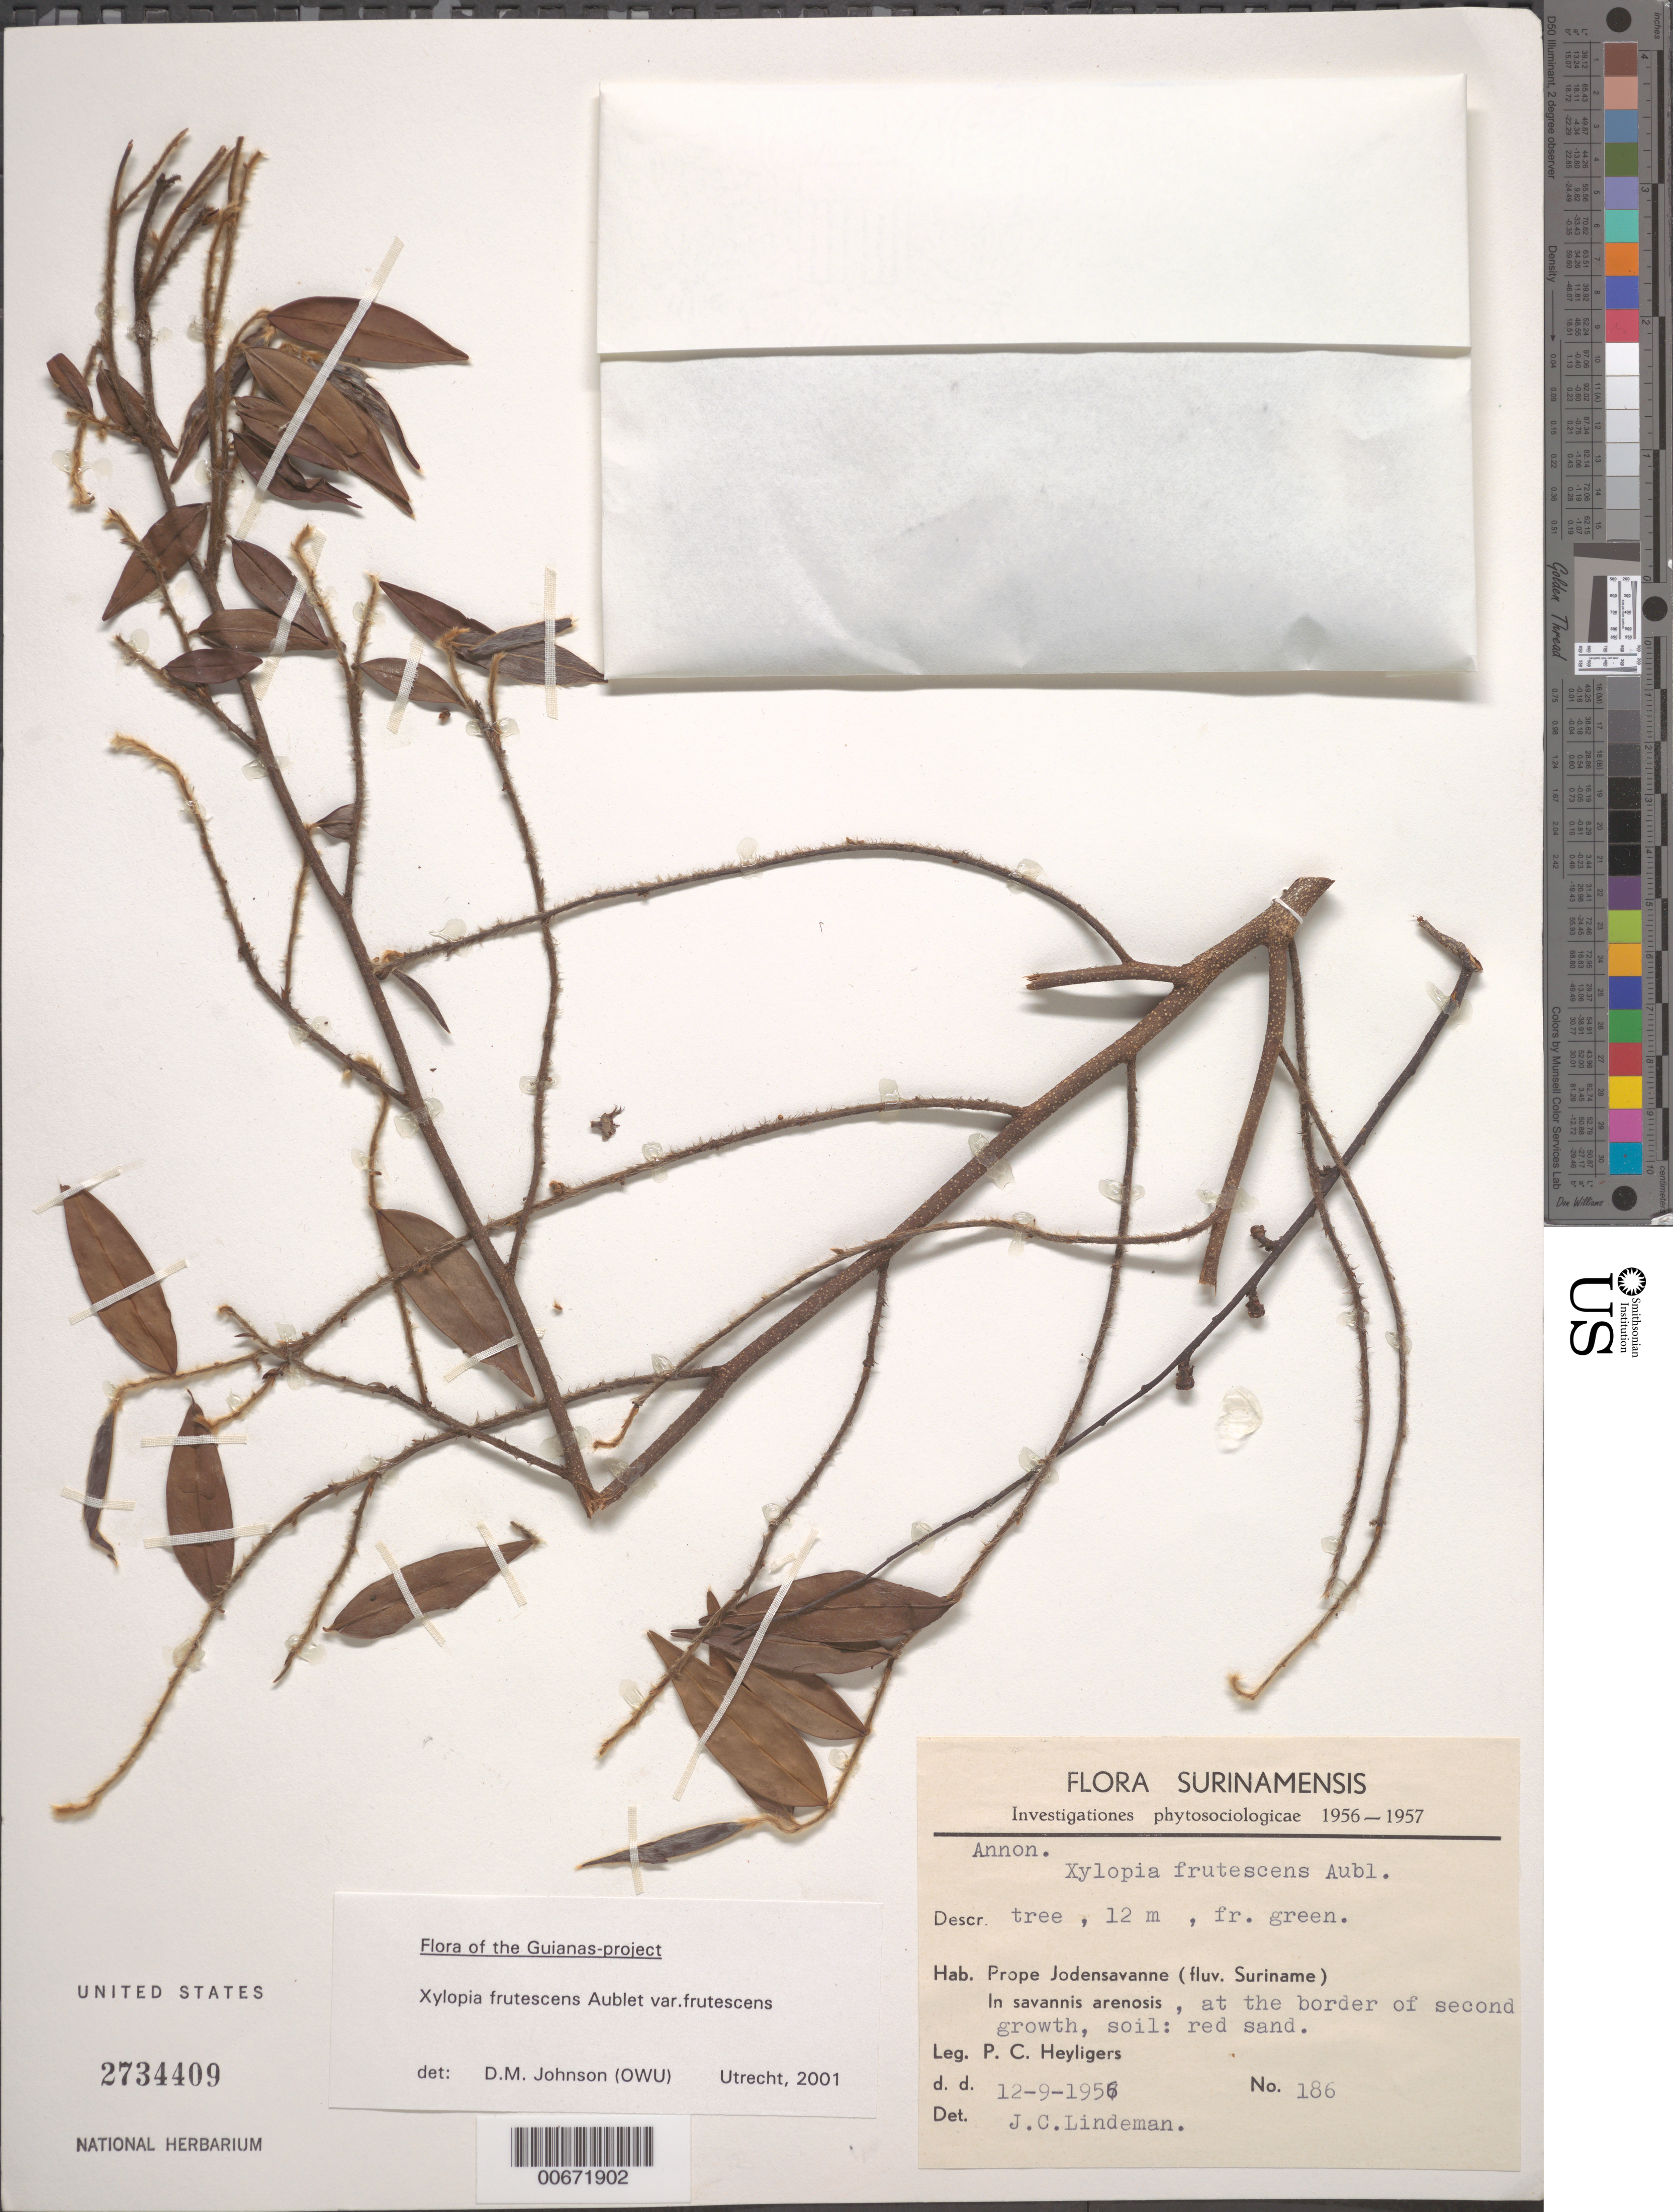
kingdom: Plantae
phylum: Tracheophyta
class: Magnoliopsida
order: Magnoliales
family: Annonaceae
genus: Xylopia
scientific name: Xylopia frutescens var. frutescens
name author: Aubl.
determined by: Johnson, D. M.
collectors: P. Heyligers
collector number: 186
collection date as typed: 12-Sep-56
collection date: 1956-09-12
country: Suriname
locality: Jodensavanne, fluv. Suriname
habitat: Red sand, second growth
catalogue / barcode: US 2734409